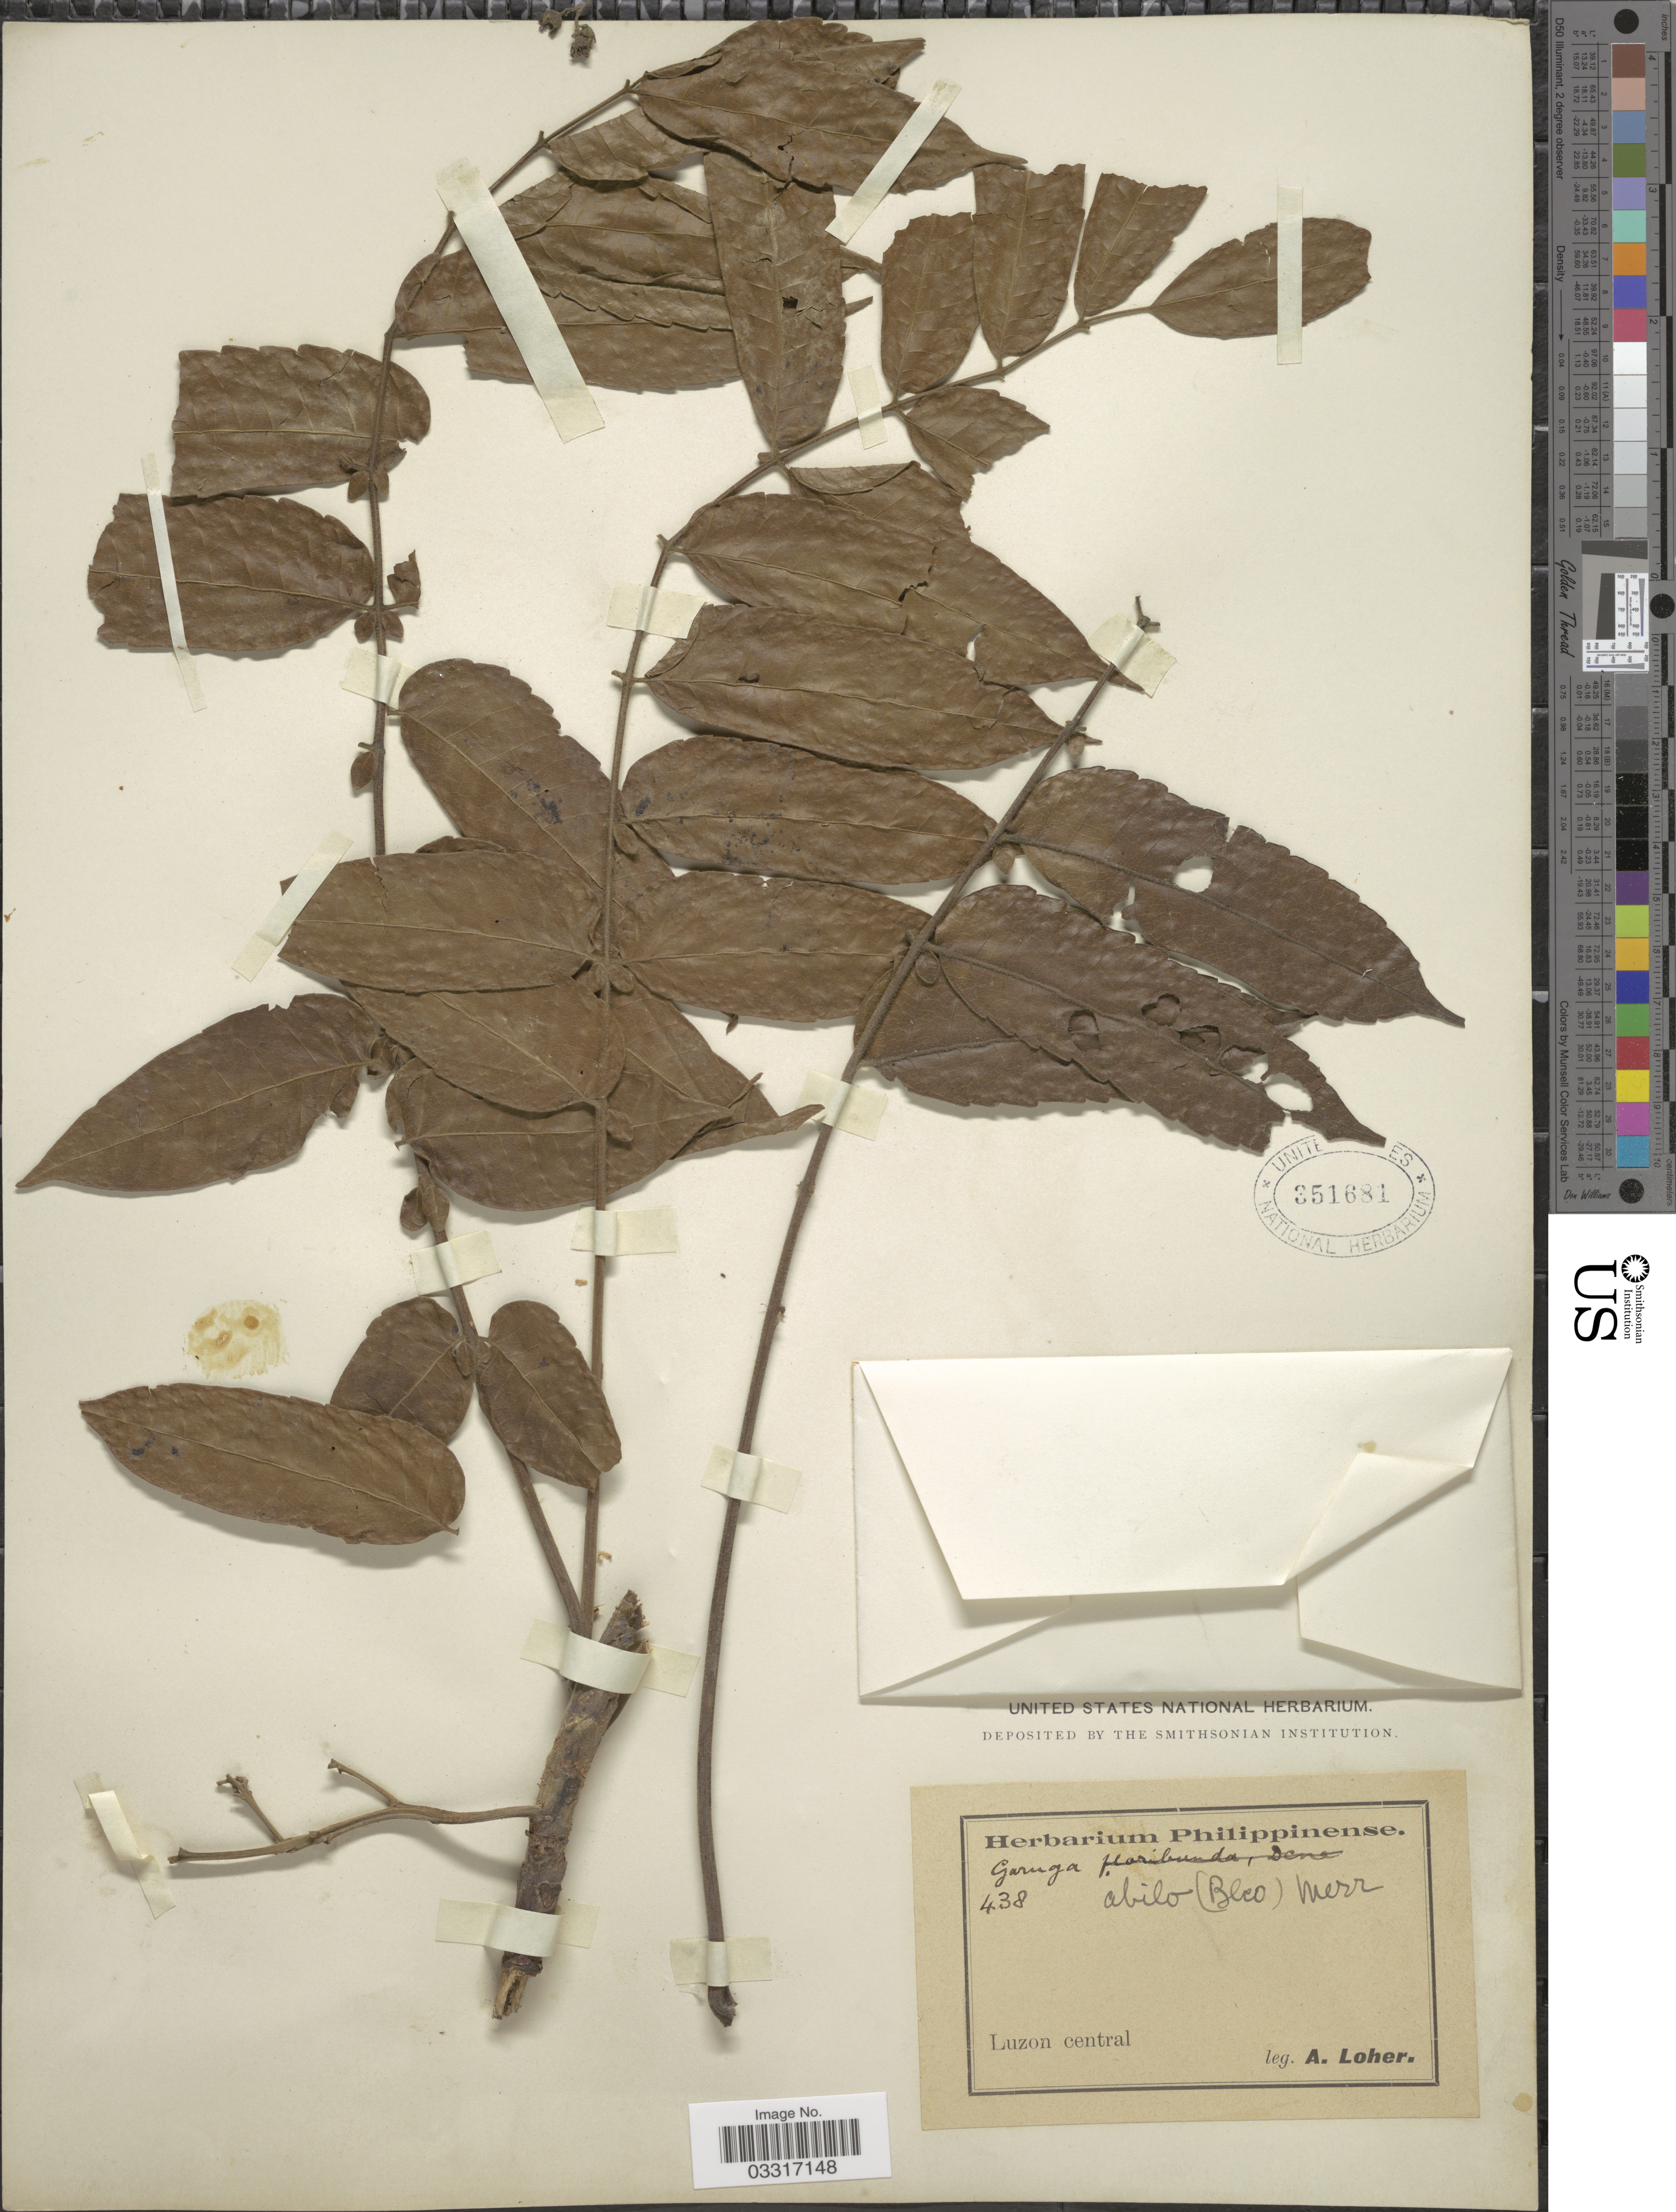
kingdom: Plantae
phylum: Tracheophyta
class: Magnoliopsida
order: Sapindales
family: Burseraceae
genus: Garuga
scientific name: Garuga floribunda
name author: Decne.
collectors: A. Loher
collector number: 438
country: Philippines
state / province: Central Luzon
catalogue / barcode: US 351681